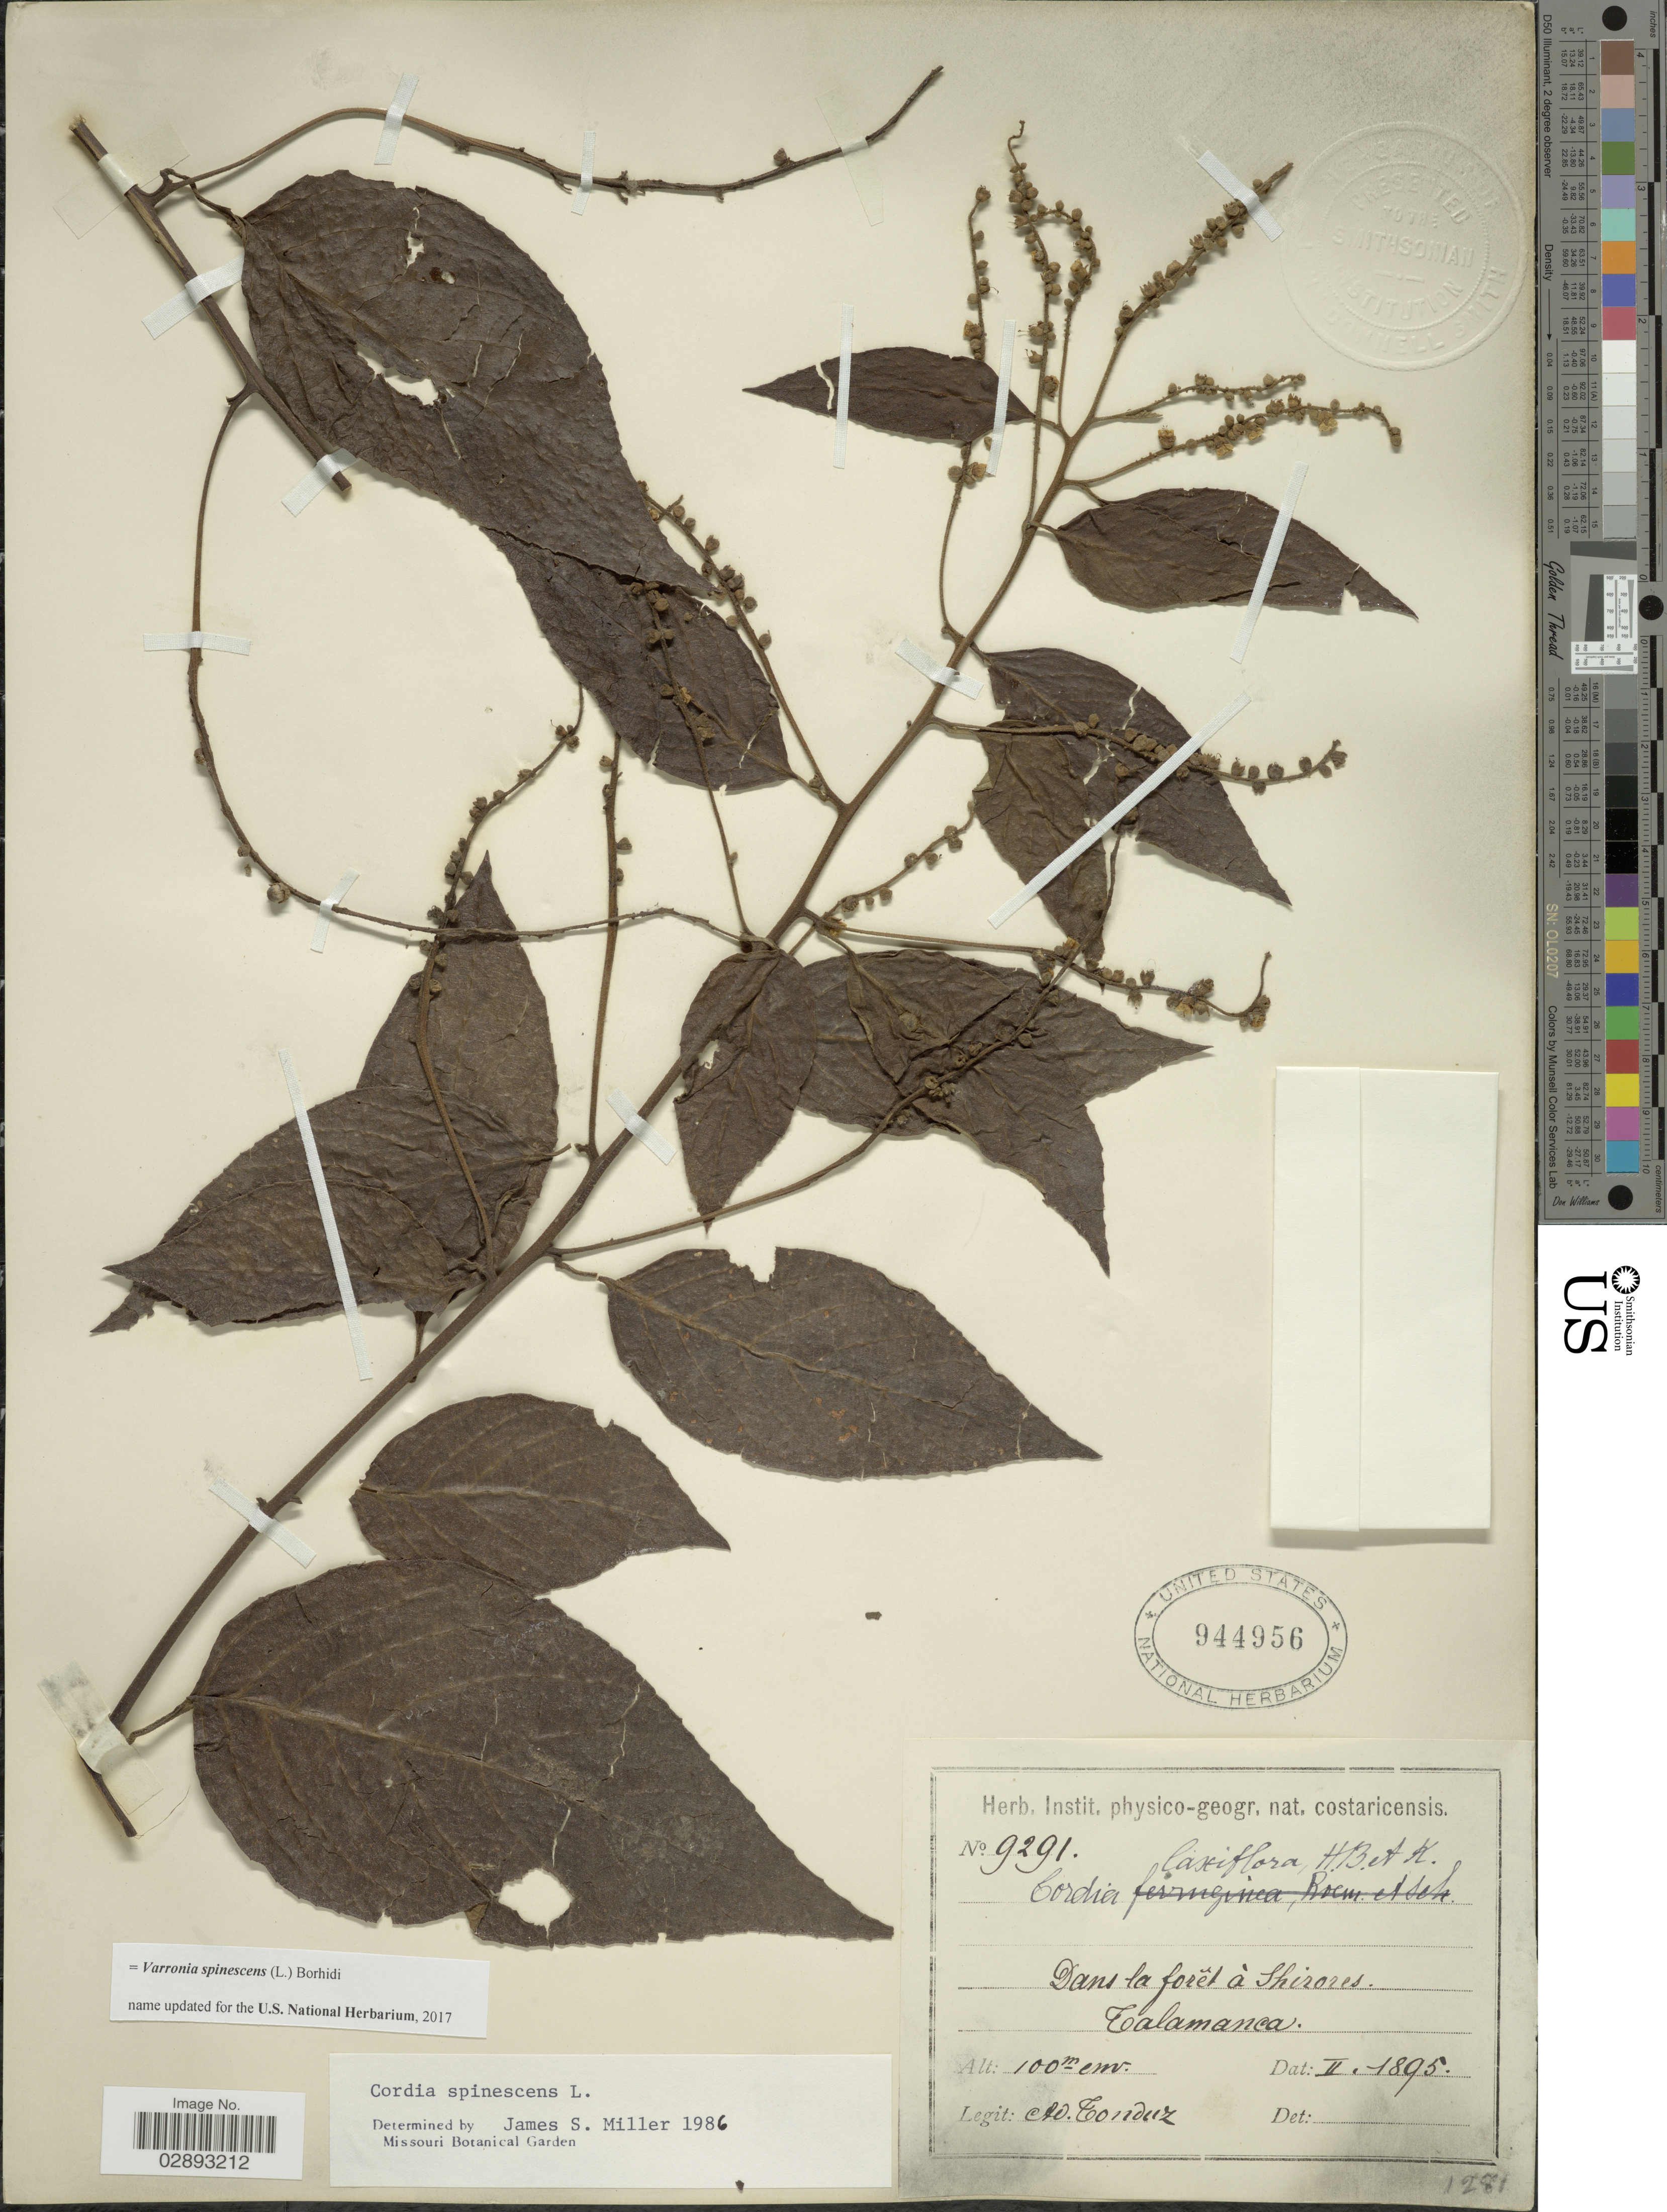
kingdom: Plantae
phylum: Tracheophyta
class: Magnoliopsida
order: Boraginales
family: Cordiaceae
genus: Varronia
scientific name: Varronia spinescens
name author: (L.) Borhidi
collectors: A. Tonduz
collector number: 9291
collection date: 1895-02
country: Costa Rica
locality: Dans la forêt á Shirores. Talamanca.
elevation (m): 100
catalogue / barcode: US 944956